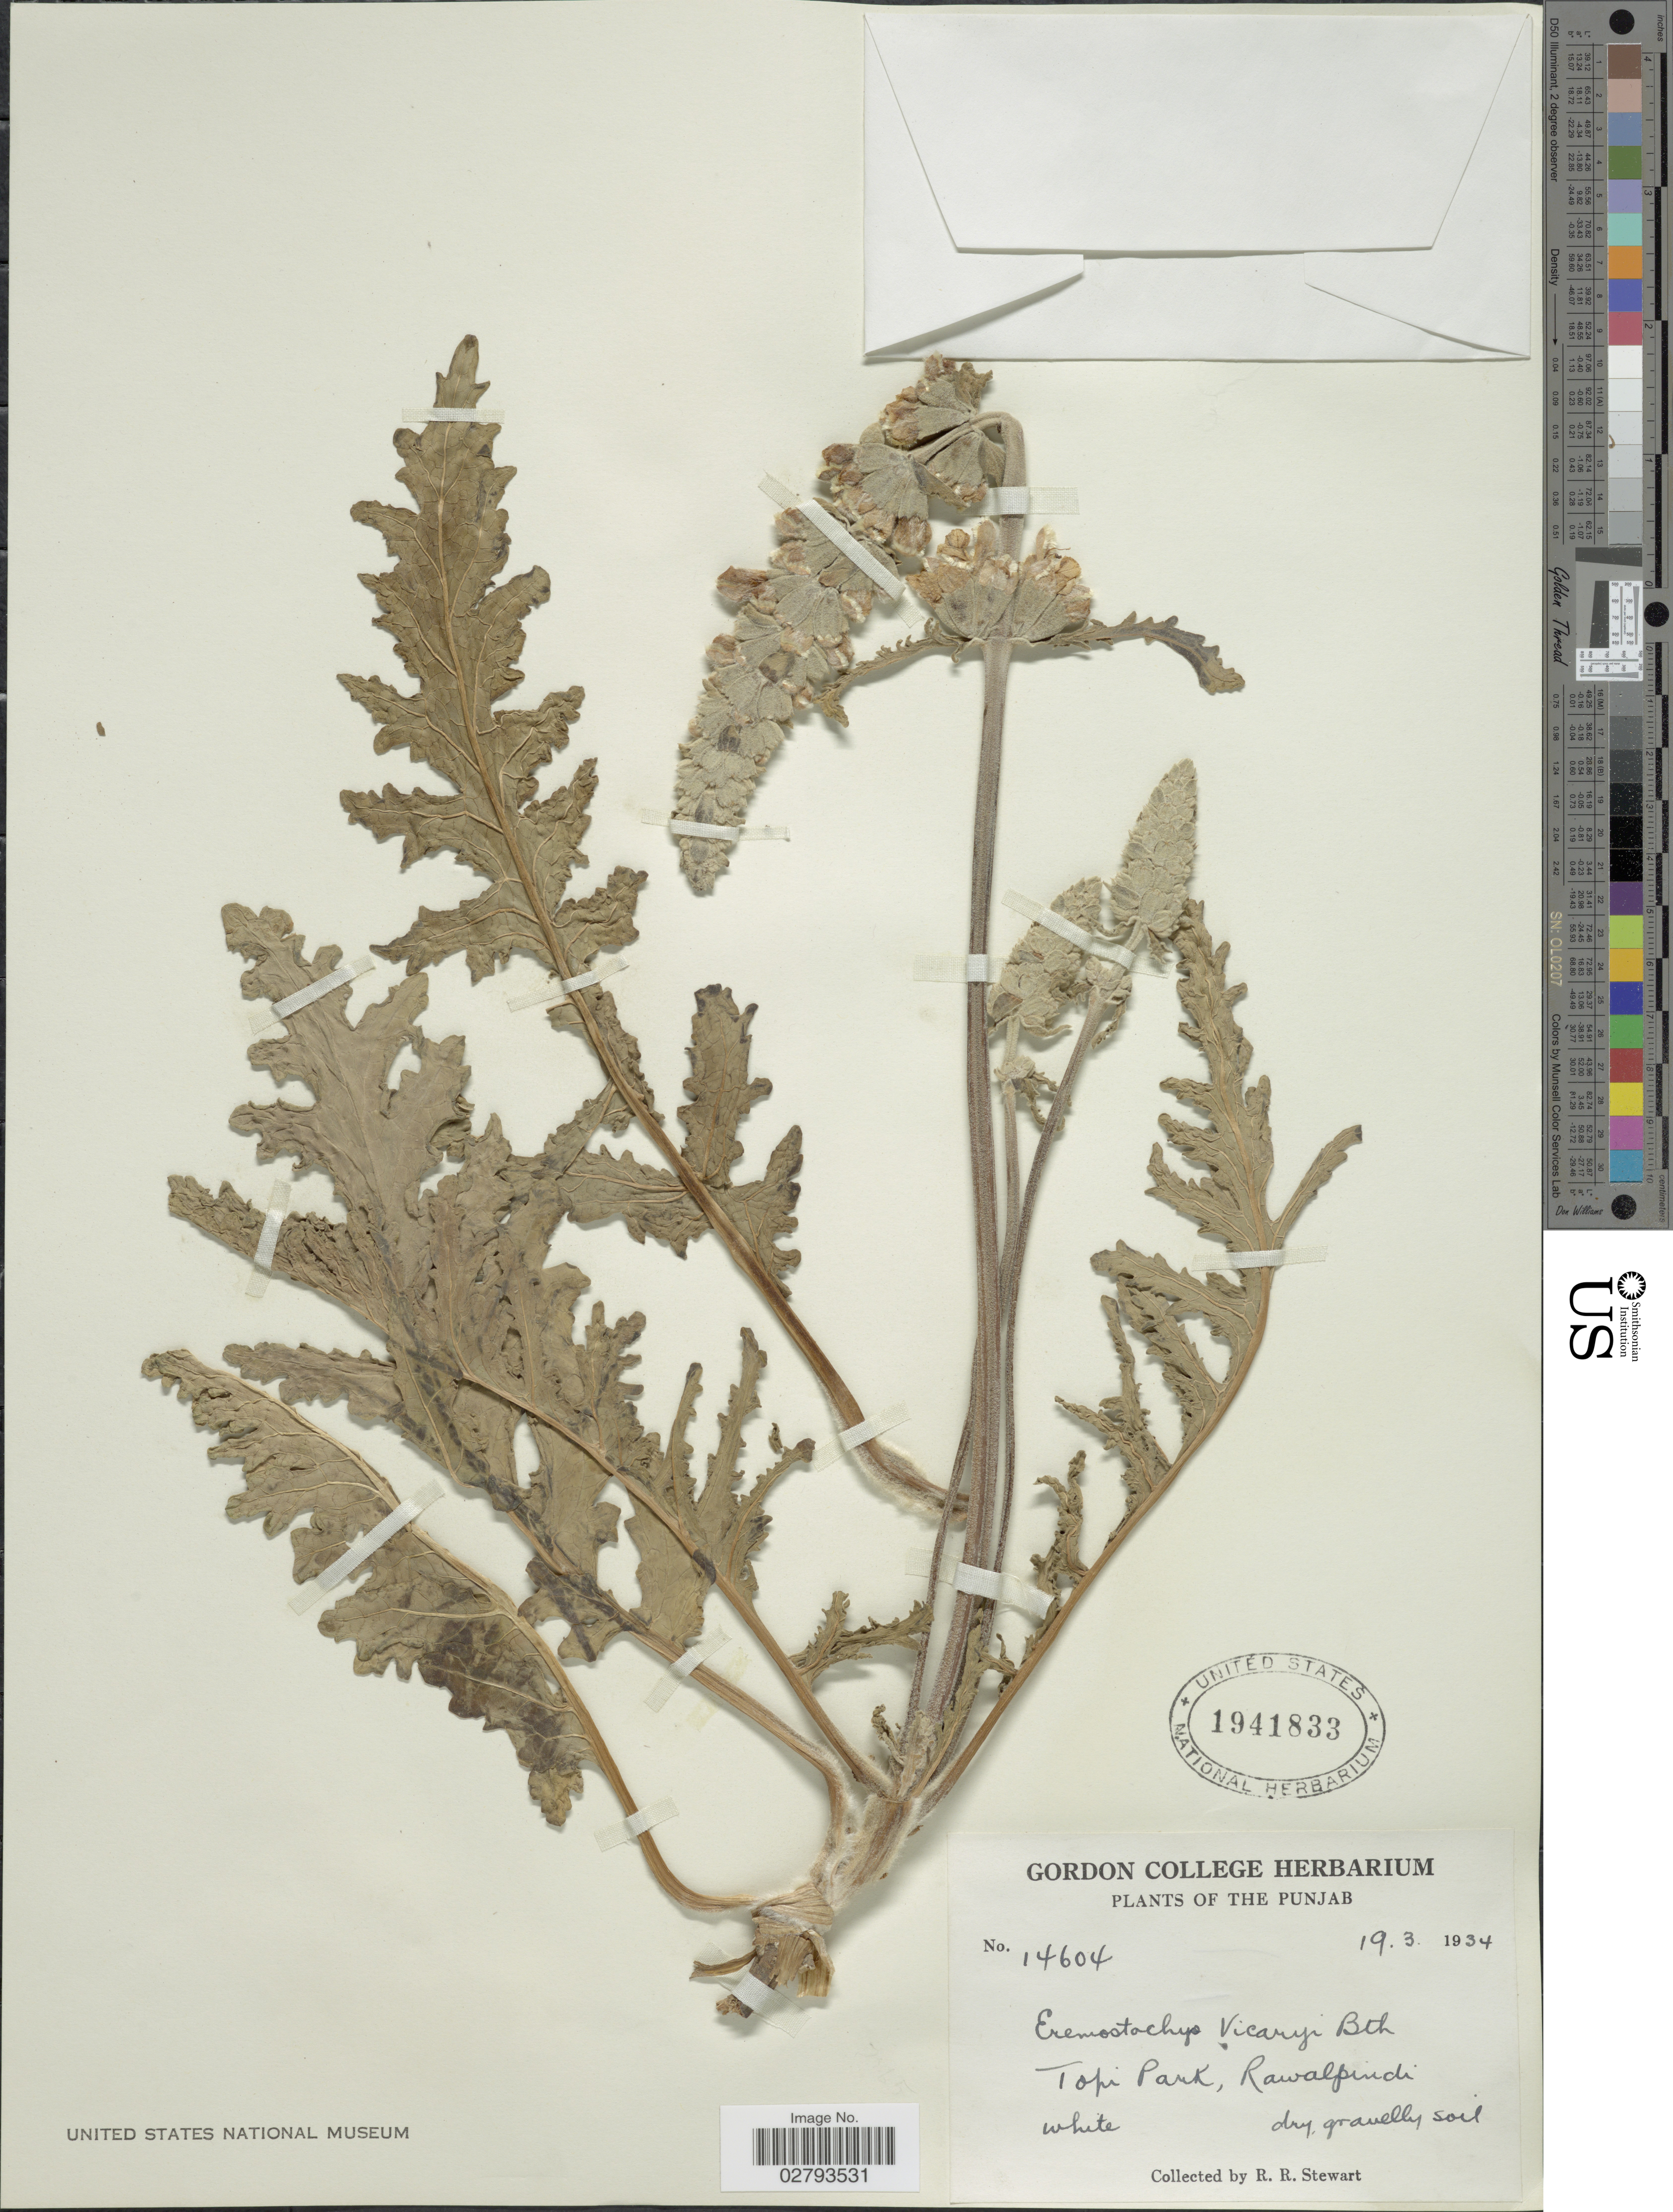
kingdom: Plantae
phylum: Tracheophyta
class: Magnoliopsida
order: Lamiales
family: Lamiaceae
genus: Eremostachys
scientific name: Eremostachys tuberosa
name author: (Pall.) Bunge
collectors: R. R. Stewart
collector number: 14604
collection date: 1934-03-19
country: Pakistan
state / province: Punjab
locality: Topi Park, Rawalpindi.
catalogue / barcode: US 1941833